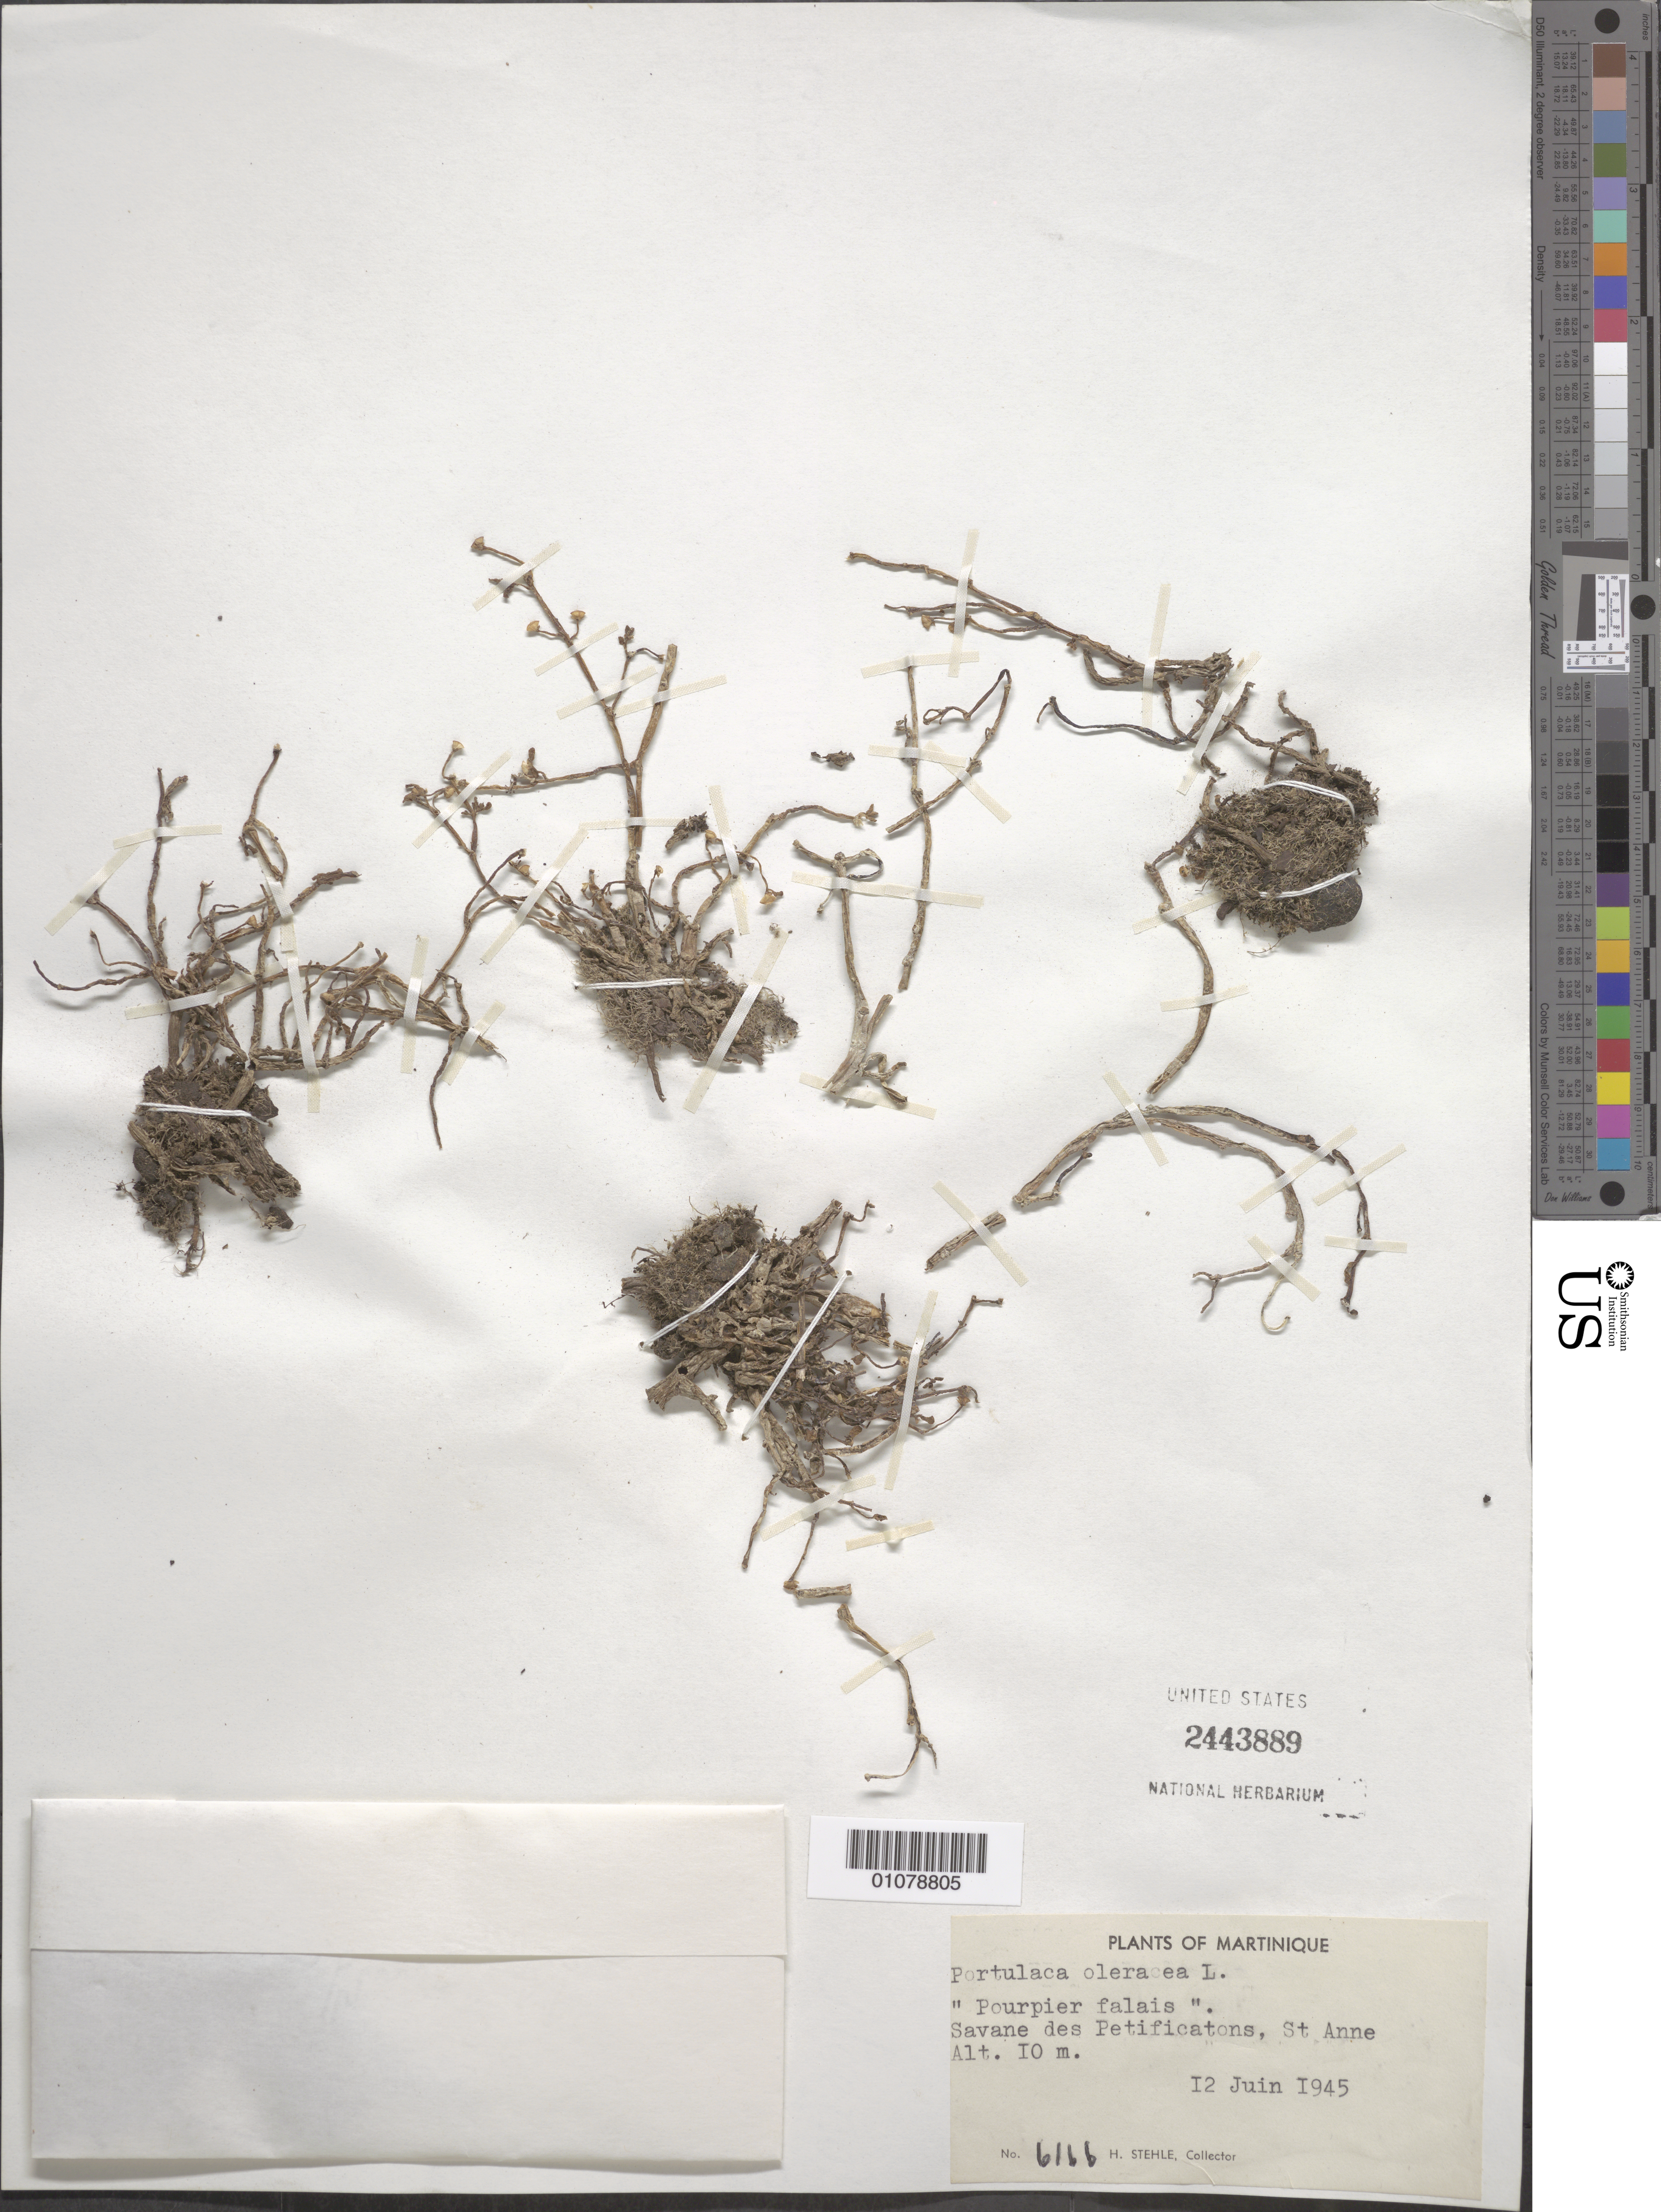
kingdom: Plantae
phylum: Tracheophyta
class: Magnoliopsida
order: Caryophyllales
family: Portulacaceae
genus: Portulaca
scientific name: Portulaca oleracea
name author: L.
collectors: H. Stehlé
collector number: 6166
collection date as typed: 12 Jun 1945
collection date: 1945-06-12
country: Martinique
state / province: Le Marin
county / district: Sainte-Anne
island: Martinique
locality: St Anne, Svane des Petifications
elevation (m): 10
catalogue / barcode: US 2443889